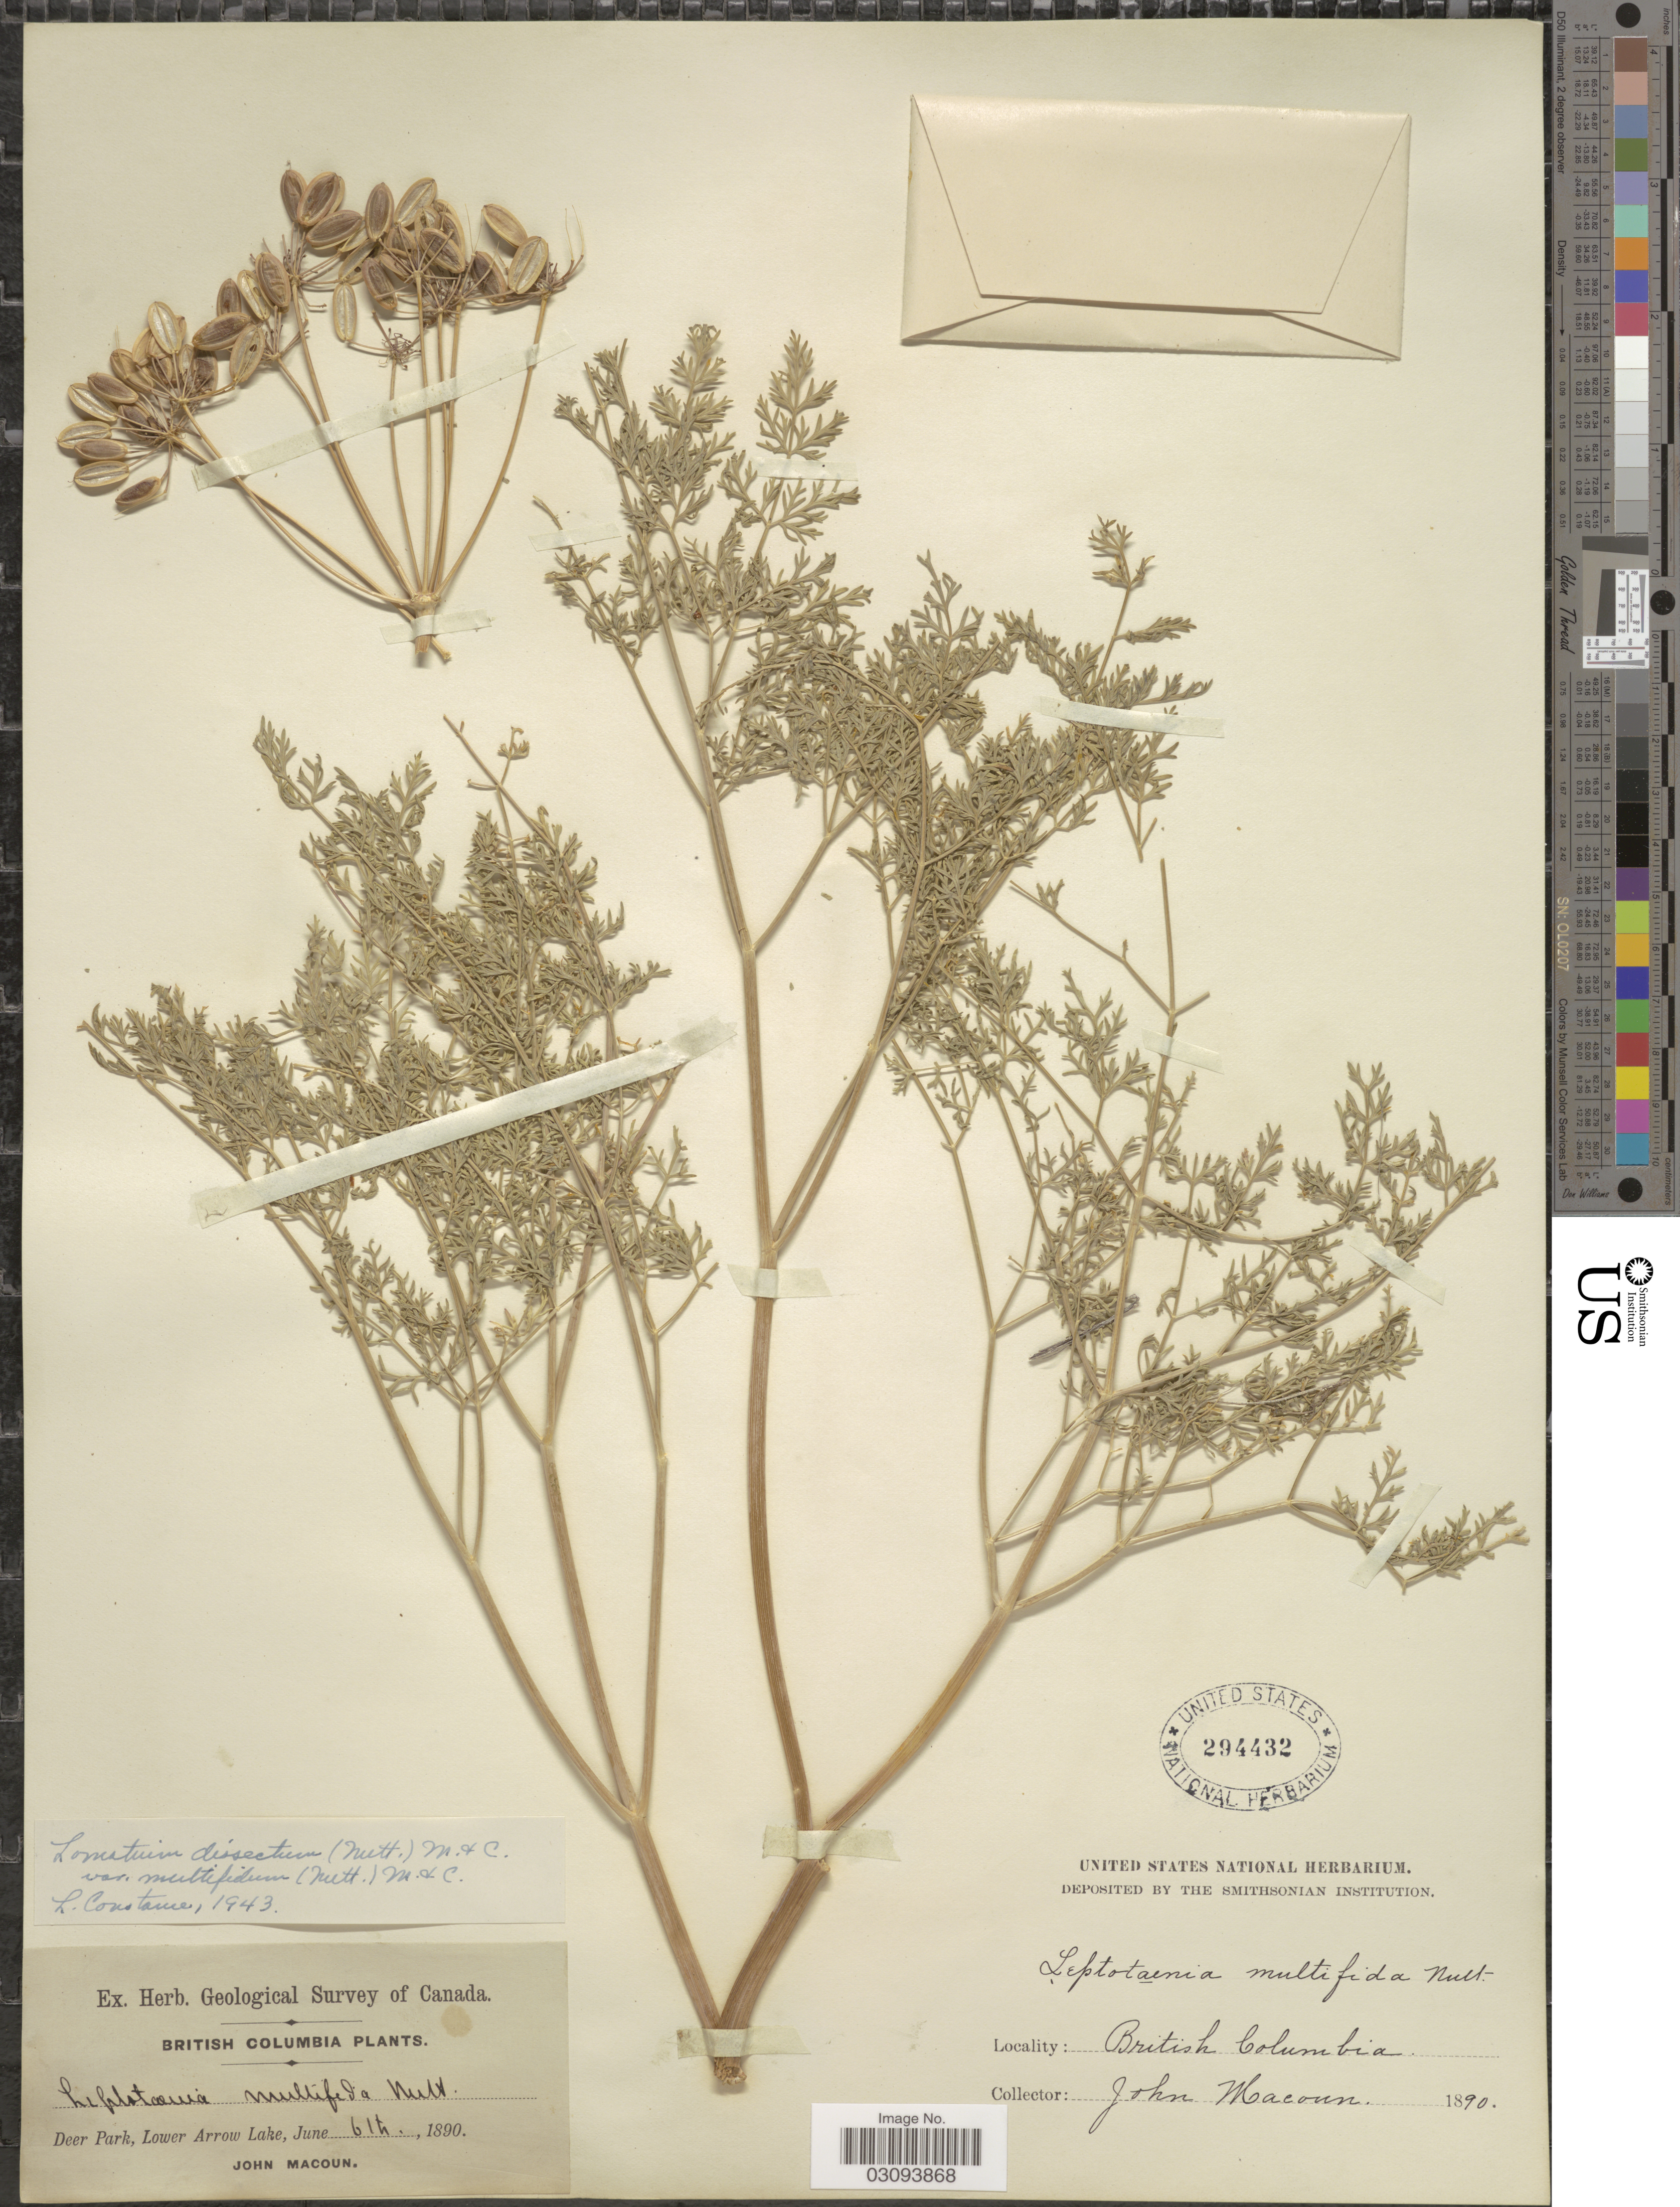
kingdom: Plantae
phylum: Tracheophyta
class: Magnoliopsida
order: Apiales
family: Apiaceae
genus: Lomatium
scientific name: Lomatium dissectum var. multifidum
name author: (Nutt.) Mathias & Constance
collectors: J. Macoun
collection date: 1890-06-06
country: Canada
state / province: British Columbia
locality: Deer Park, Lower Arrow Lake.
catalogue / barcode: US 294432